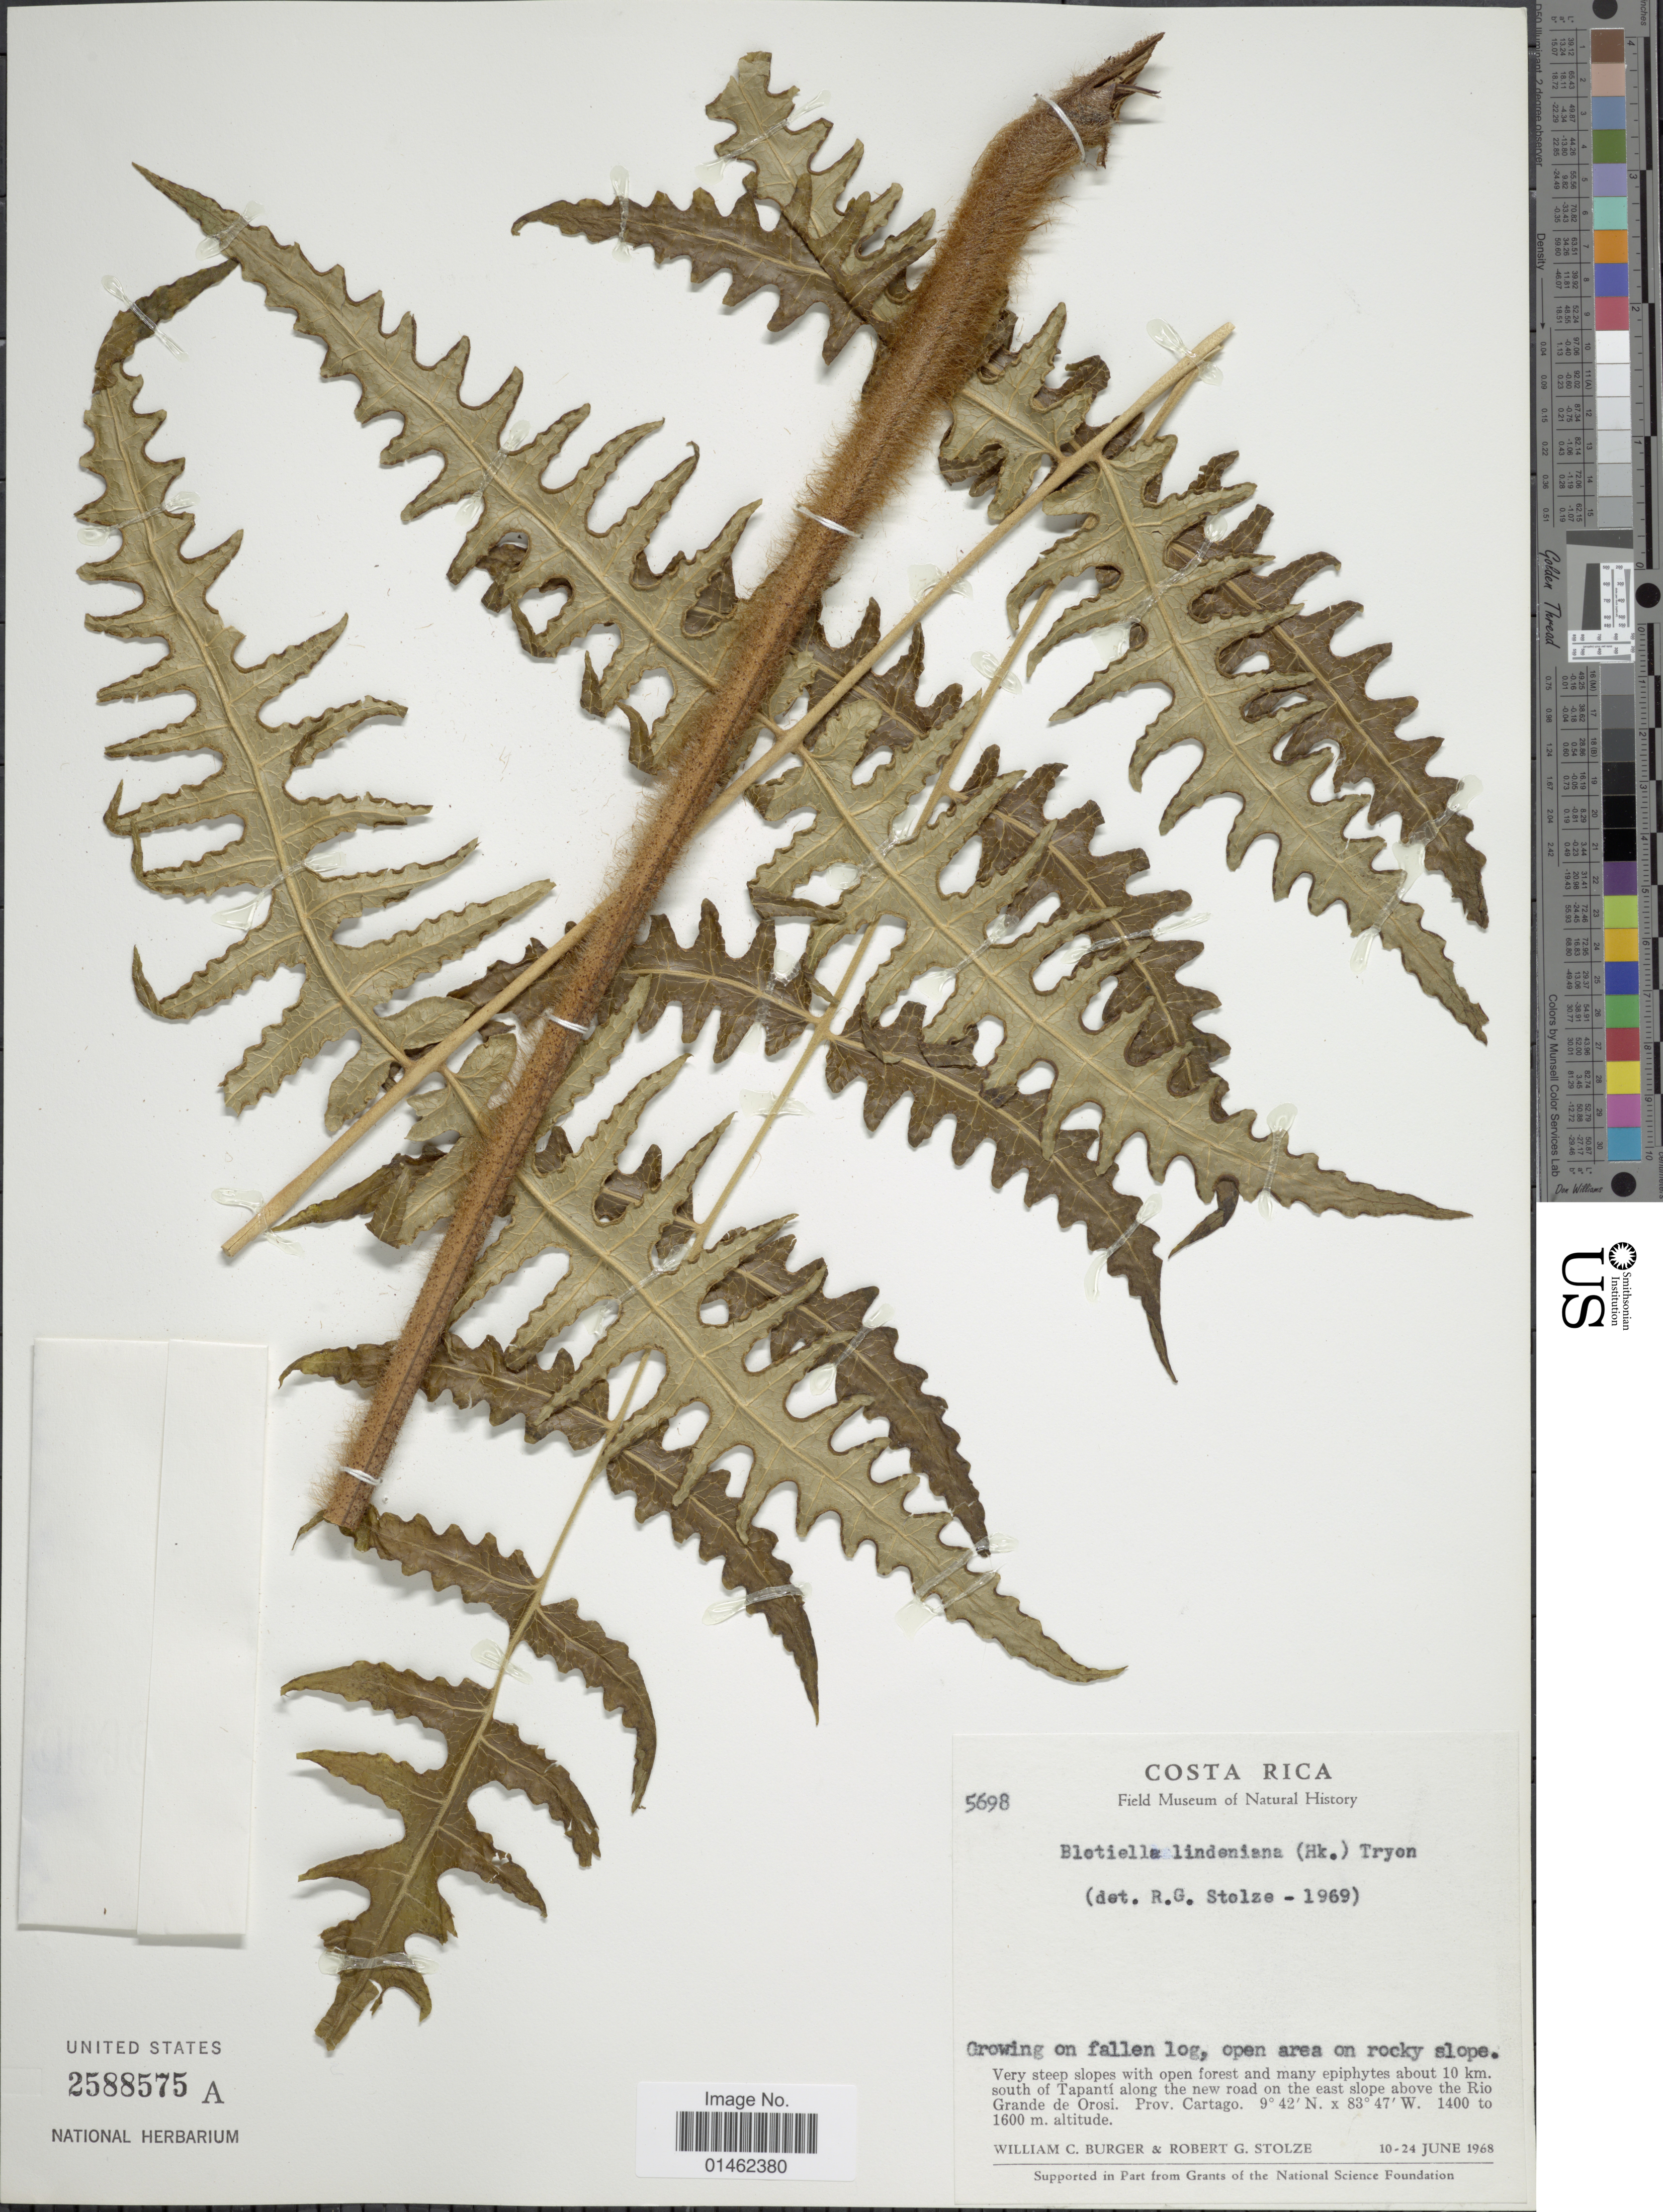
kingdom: Plantae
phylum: Tracheophyta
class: Polypodiopsida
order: Polypodiales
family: Dennstaedtiaceae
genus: Blotiella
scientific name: Blotiella lindeniana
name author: (Hook.) R.M. Tryon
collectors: W. Burger & R. G. Stolze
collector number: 5698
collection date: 1968-06-10/1968-06-24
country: Costa Rica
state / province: Cartago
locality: About 10 km south of Tapantí along the new road on the east slope above the Rio Grande de Orosi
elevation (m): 1400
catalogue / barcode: US 2588575A